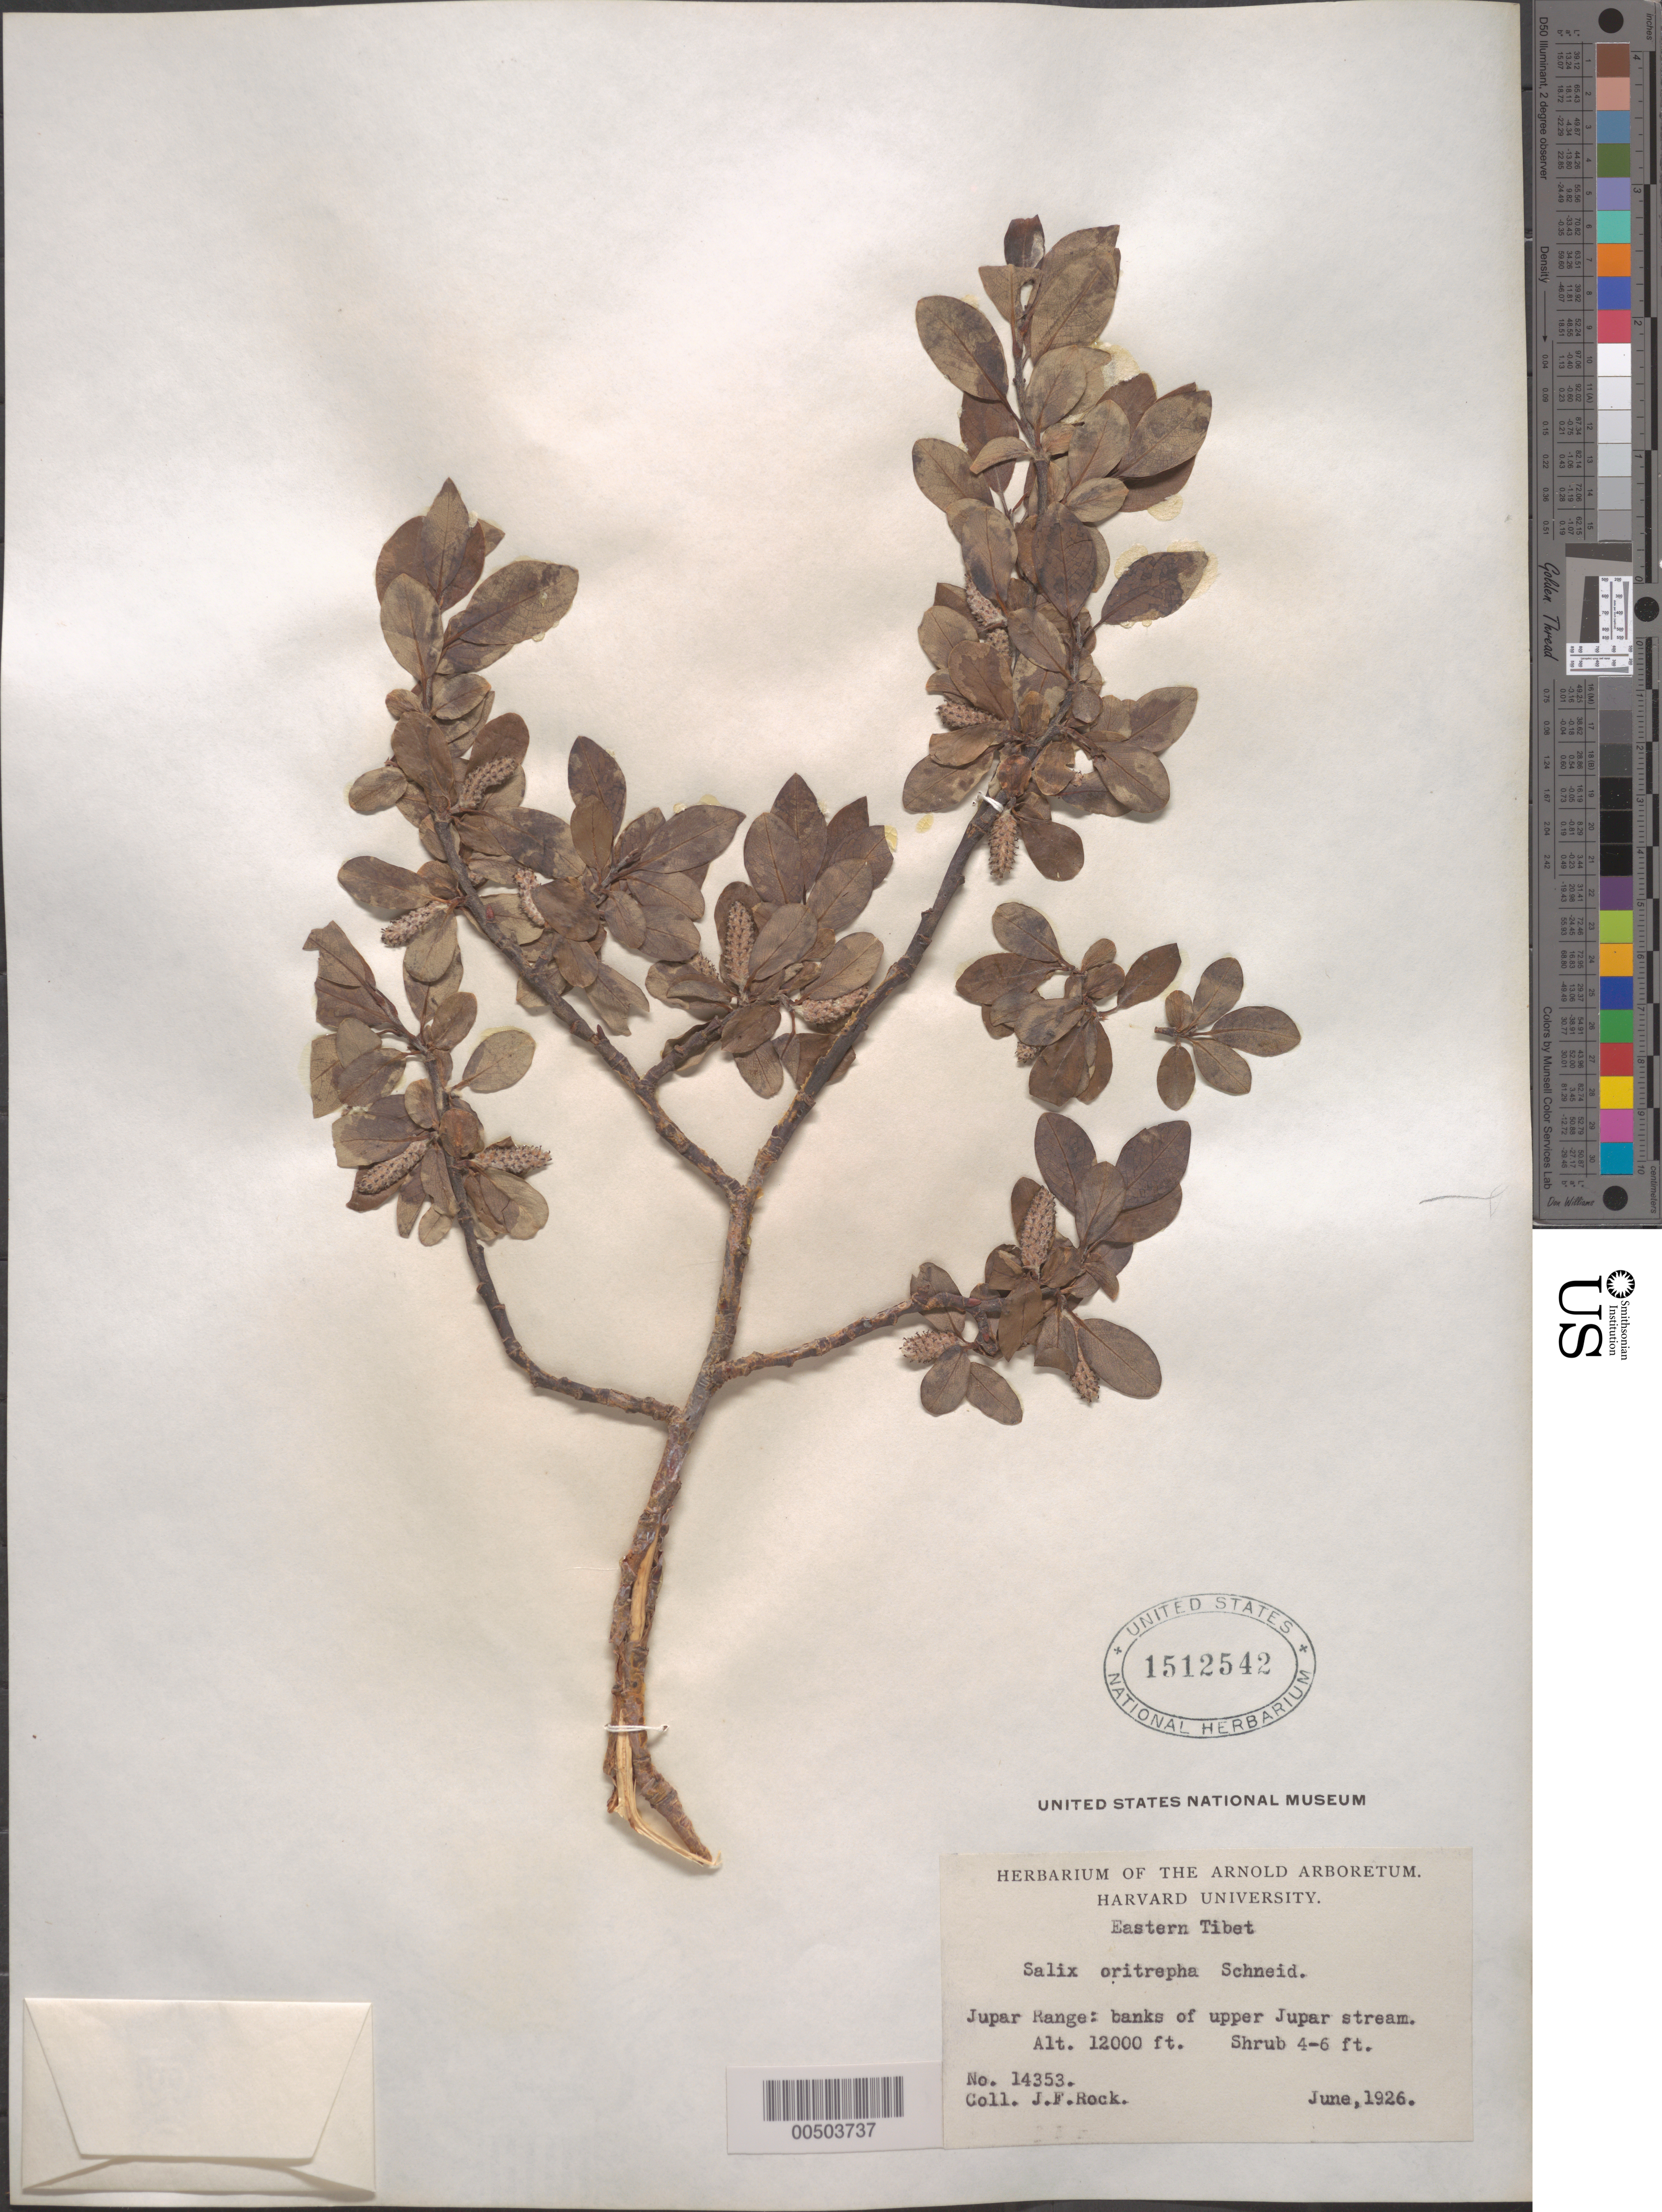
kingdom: Plantae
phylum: Tracheophyta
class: Magnoliopsida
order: Malpighiales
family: Salicaceae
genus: Salix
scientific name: Salix oritrepha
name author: C.K. Schneid.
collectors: J. F. Rock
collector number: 14353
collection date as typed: Jun 1926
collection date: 1926-06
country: China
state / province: Xizang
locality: Jupar Range: banks of upper Jupar stream.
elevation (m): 3658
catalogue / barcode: US 1512542